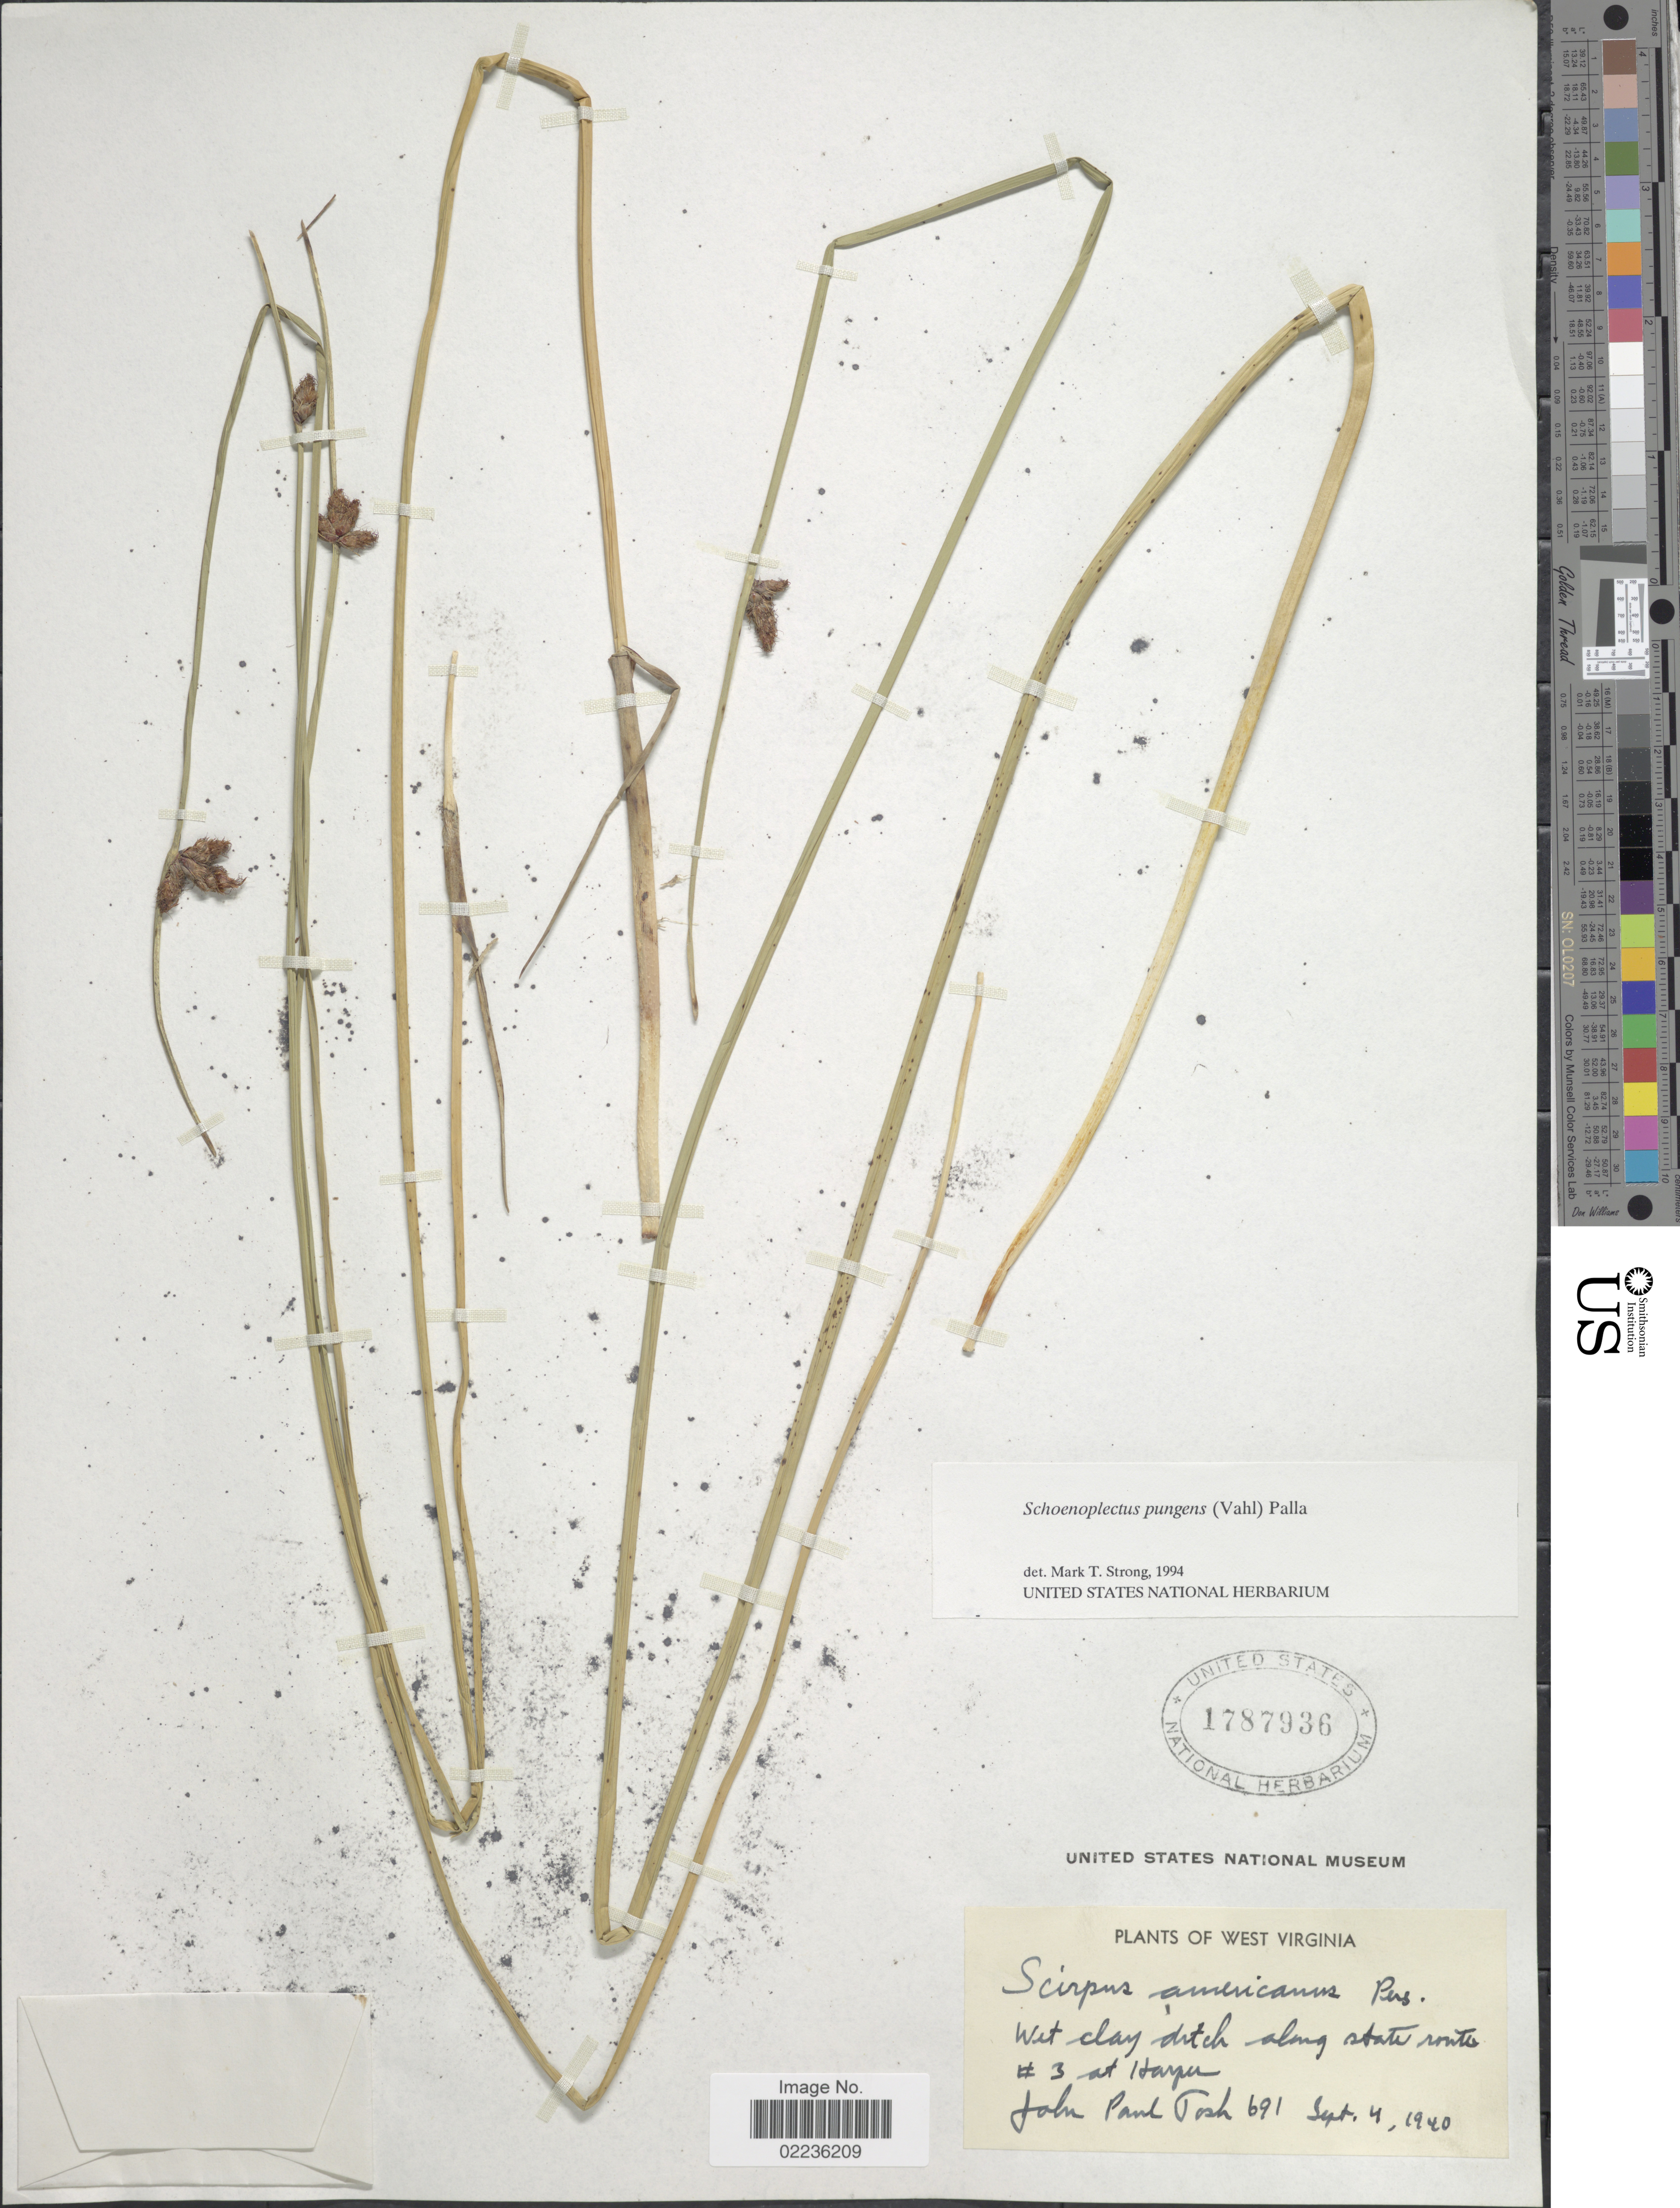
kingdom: Plantae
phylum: Tracheophyta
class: Liliopsida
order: Poales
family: Cyperaceae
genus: Schoenoplectus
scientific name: Schoenoplectus pungens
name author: (Vahl) Palla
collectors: J. Tosh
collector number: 691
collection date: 1940-09-04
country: United States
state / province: West Virginia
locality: Wet clay ditch along state route # 3 at Harper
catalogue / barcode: US 1787936